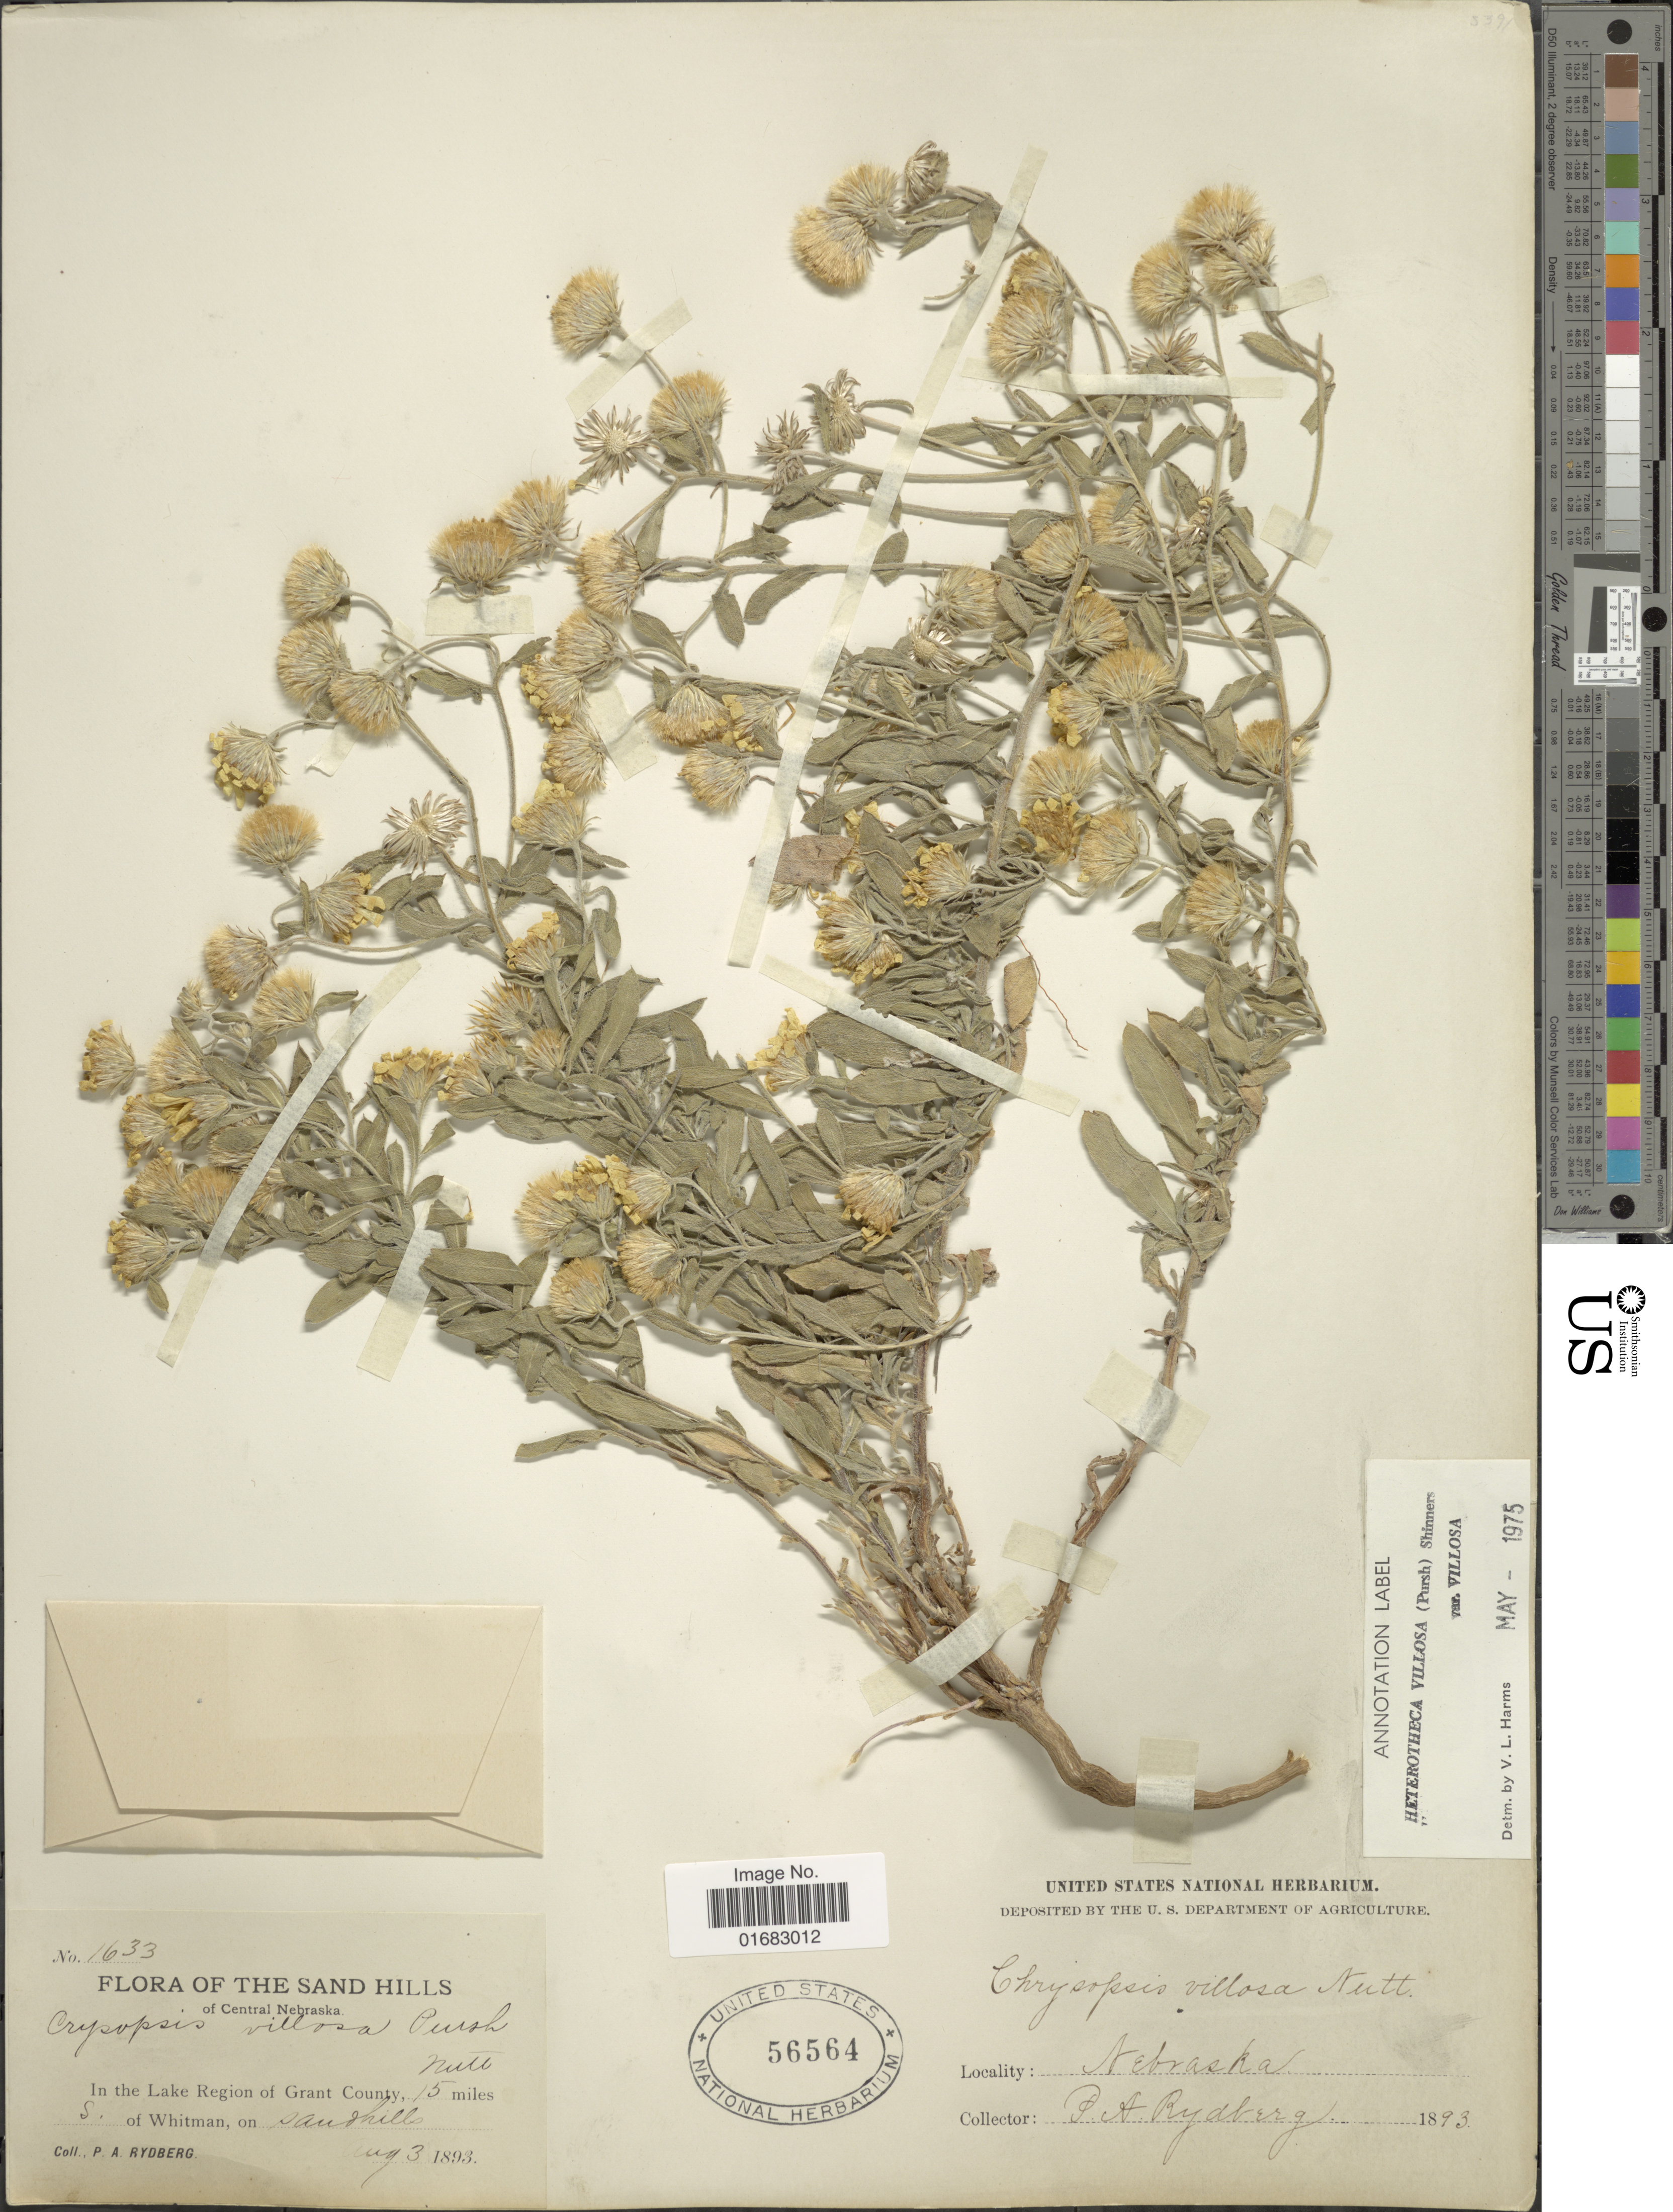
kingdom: Plantae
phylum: Tracheophyta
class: Magnoliopsida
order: Asterales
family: Asteraceae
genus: Heterotheca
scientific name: Heterotheca villosa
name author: (Pursh) Shinners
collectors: P. A. Rydberg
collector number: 1633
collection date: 1893-08-03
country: United States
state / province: Nebraska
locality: The Sand Hills of Central Nebraska, In the Lake Region of Grant County, 15 miles S. of Whitman, on sandhills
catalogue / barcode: US 56564